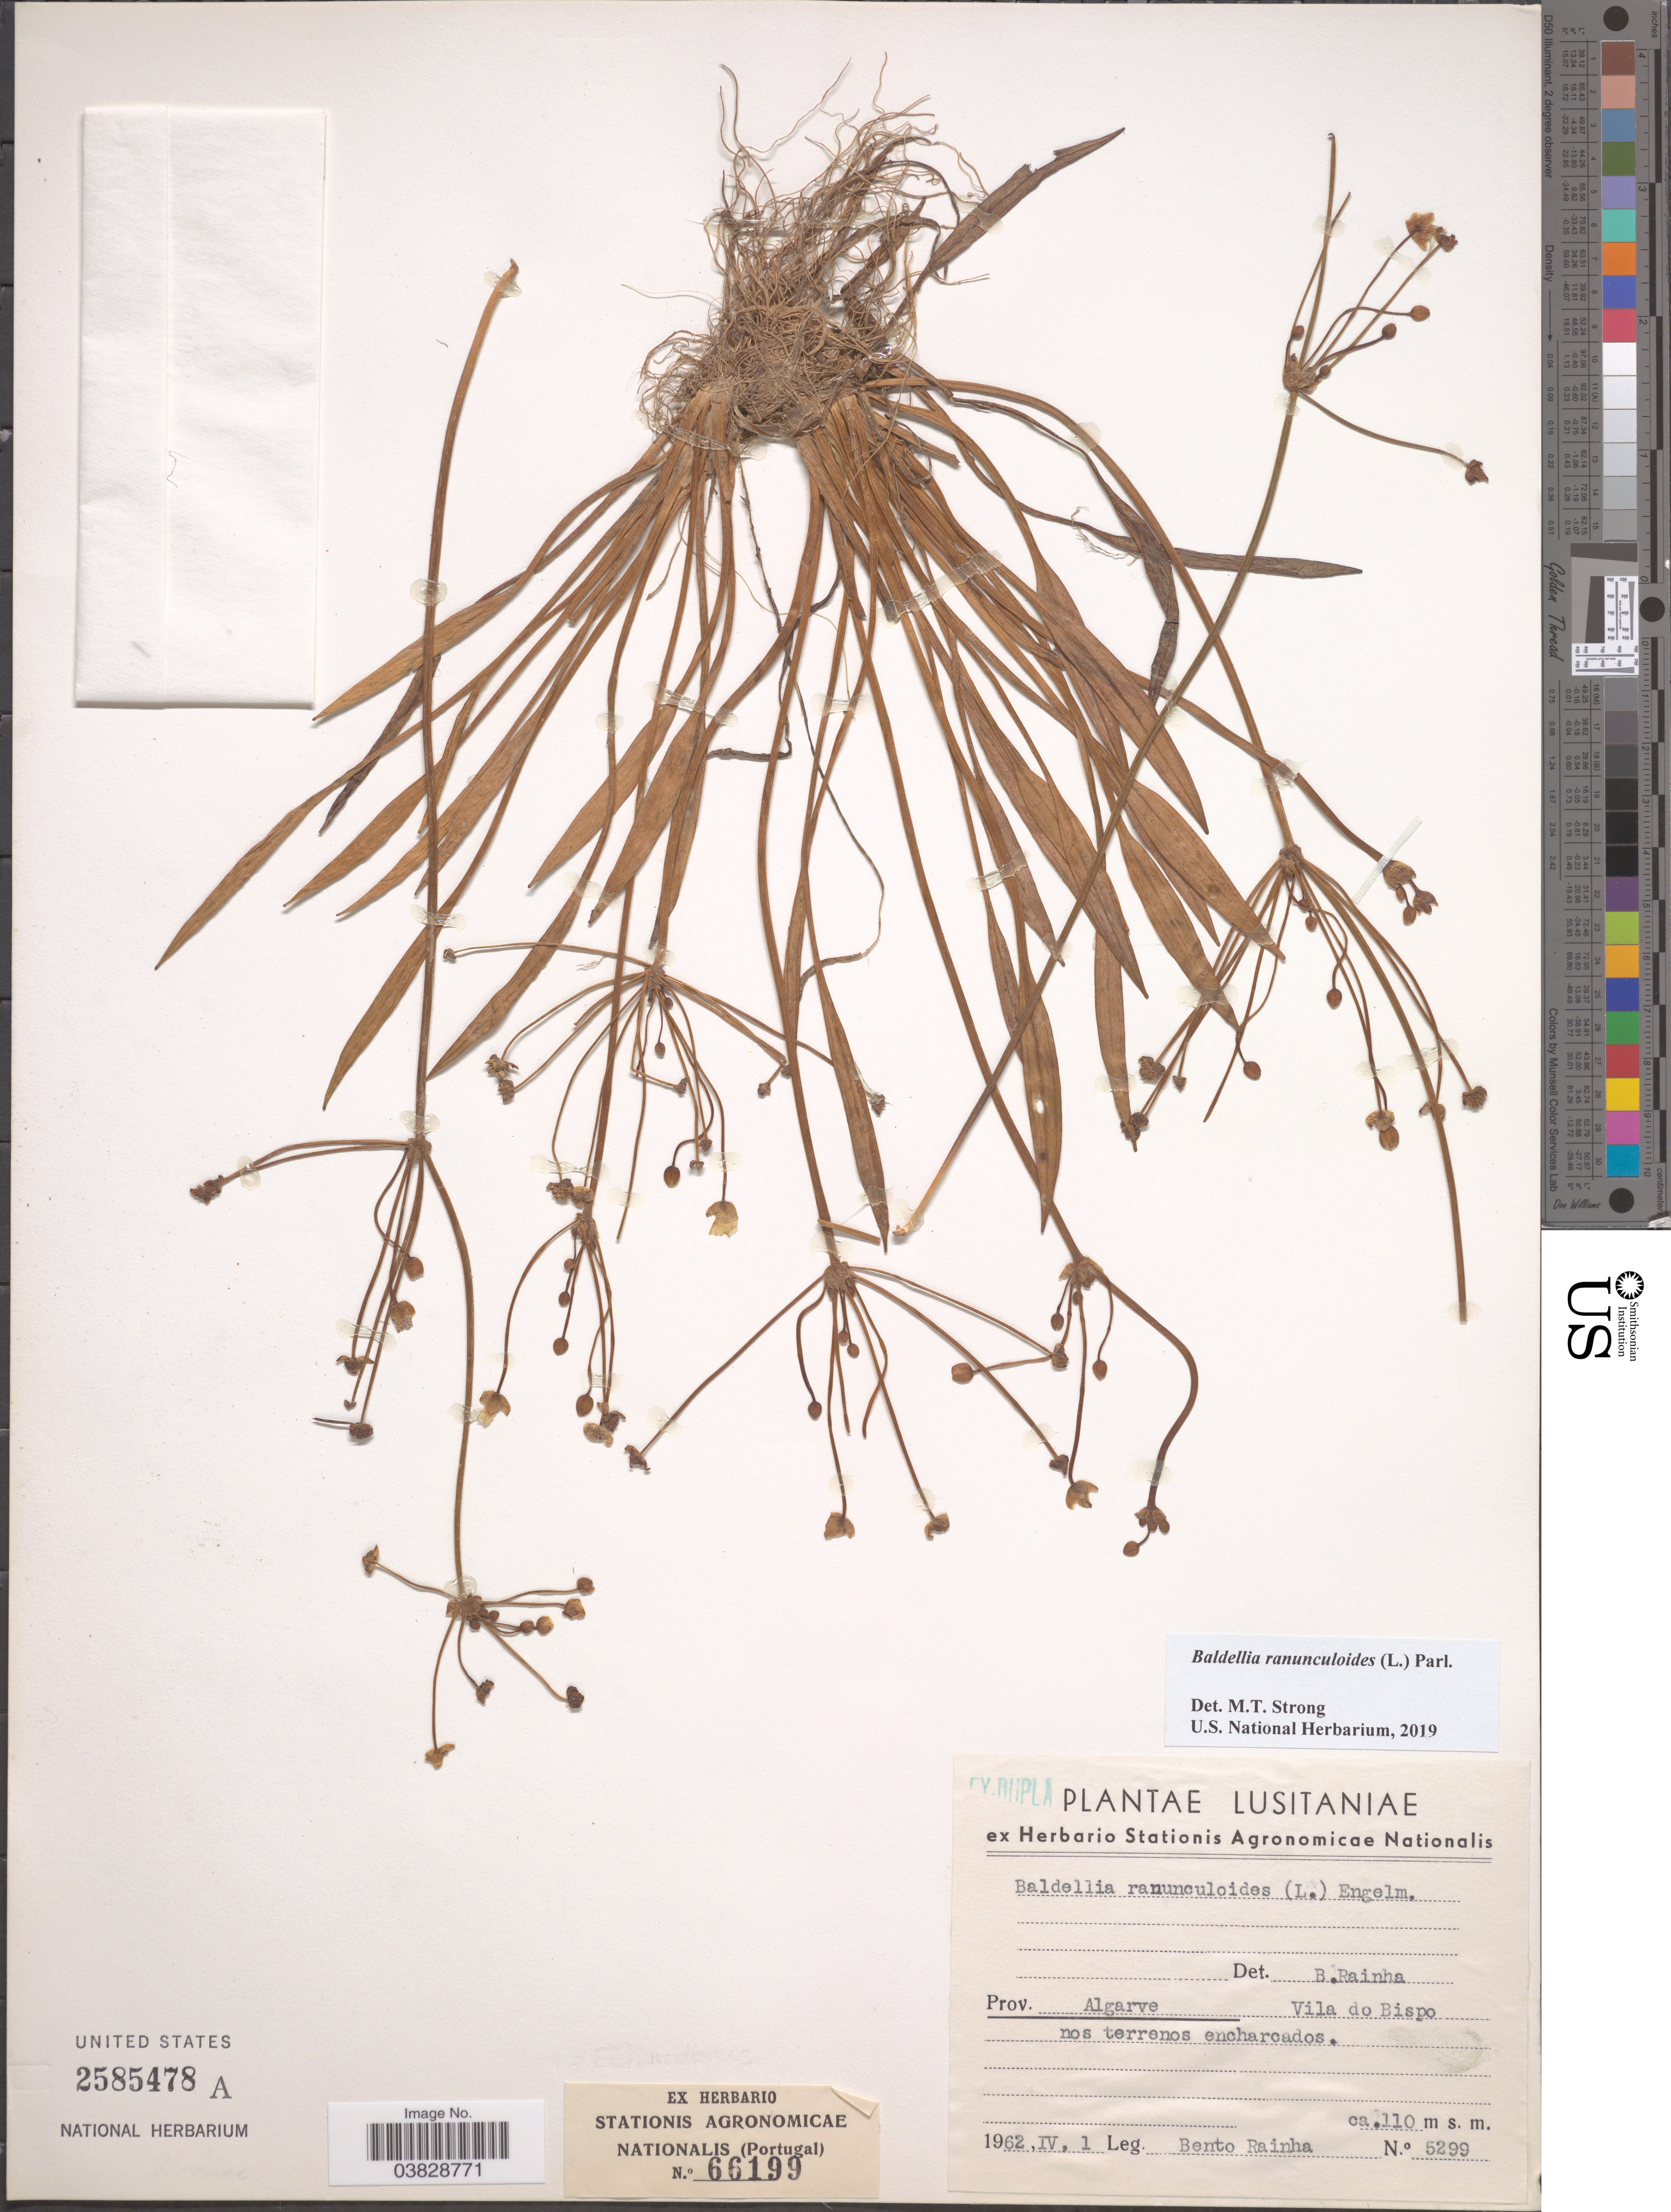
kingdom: Plantae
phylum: Tracheophyta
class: Liliopsida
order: Alismatales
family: Alismataceae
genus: Baldellia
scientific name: Baldellia ranunculoides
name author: (L.) Parl.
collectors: B. Rainha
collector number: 5299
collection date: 1962-04-01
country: Portugal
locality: Lusitaniae. Prov. Algarve. Vila do Bispo nos terrenos encharcados.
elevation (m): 110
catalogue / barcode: US 2585478A